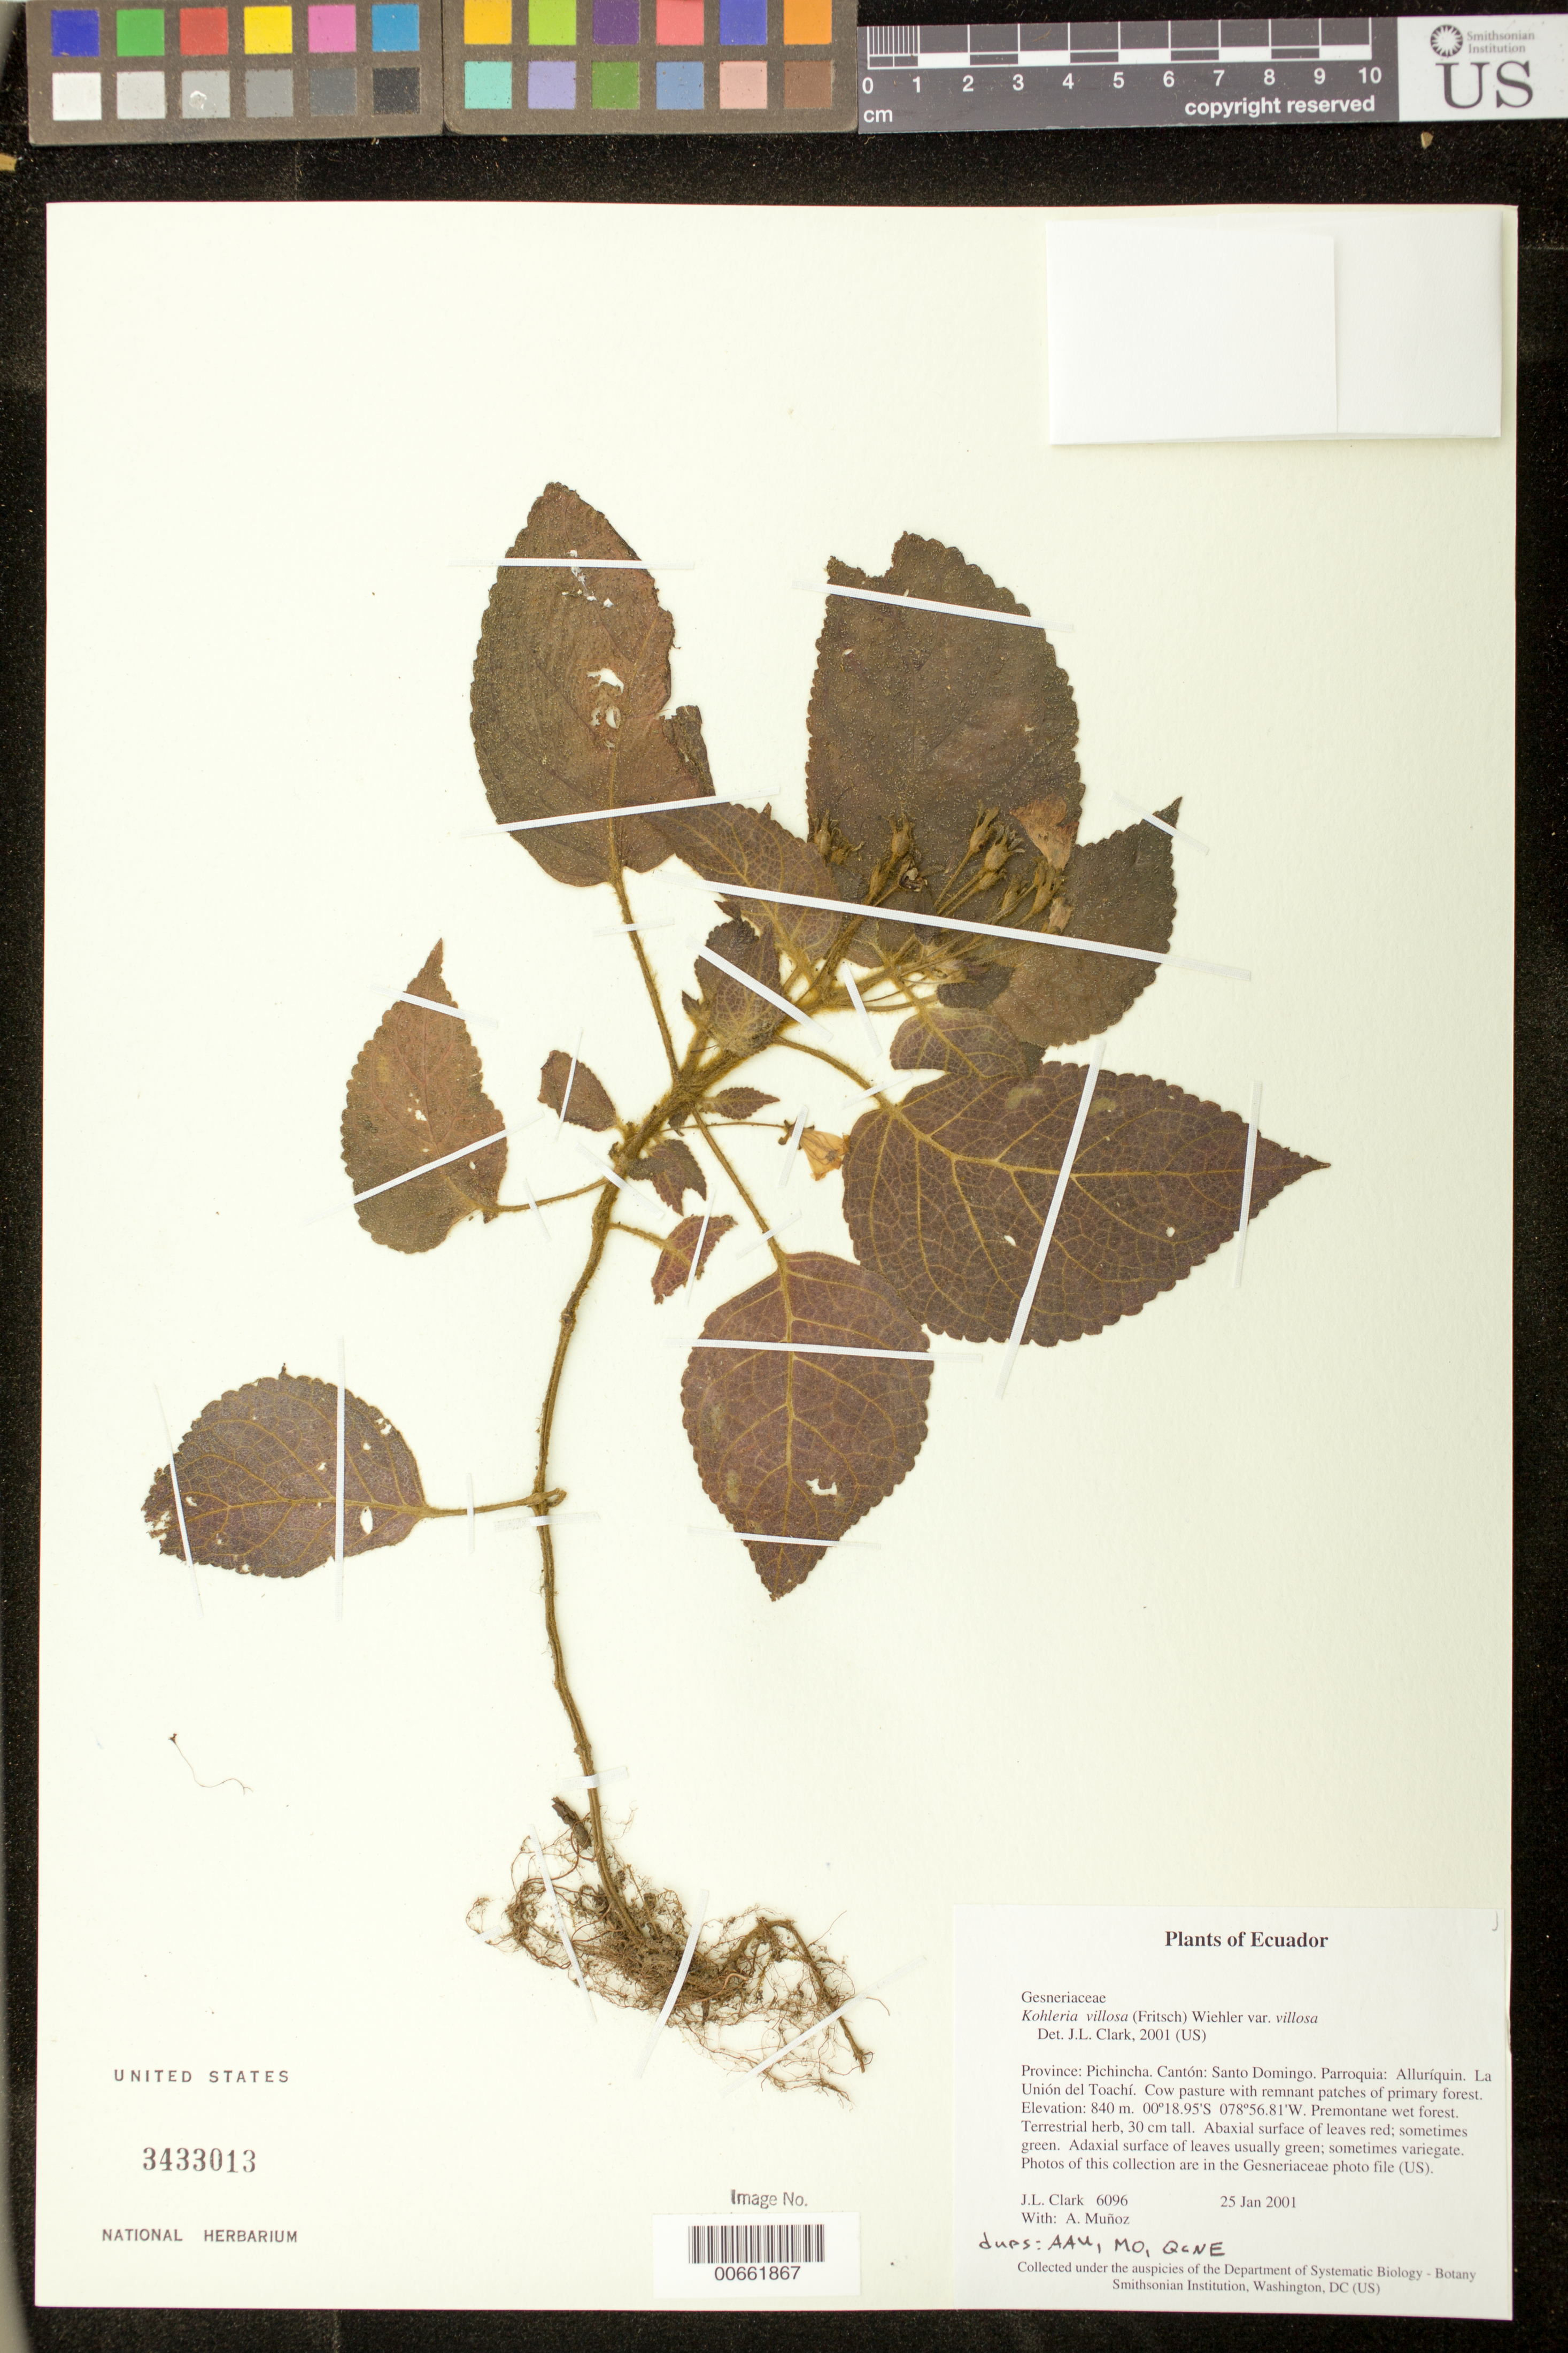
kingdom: Plantae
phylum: Tracheophyta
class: Magnoliopsida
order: Lamiales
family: Gesneriaceae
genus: Kohleria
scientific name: Kohleria villosa var. villosa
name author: (Fritsch) Wiehler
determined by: Clark, J. L., (SEL), The Marie Selby Botanical Garden (UNITED STATES)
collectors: J. L. Clark & A. Muñoz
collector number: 6096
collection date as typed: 25 Jan 2001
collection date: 2001-01-25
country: Ecuador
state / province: Pichincha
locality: Cantón: Santo Domingo. Parroquia: Alluríquin. La Unión del Toachí.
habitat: Premontane wet forest. Cow pasture with remnant patches of primary forest.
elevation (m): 840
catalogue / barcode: US 3433013